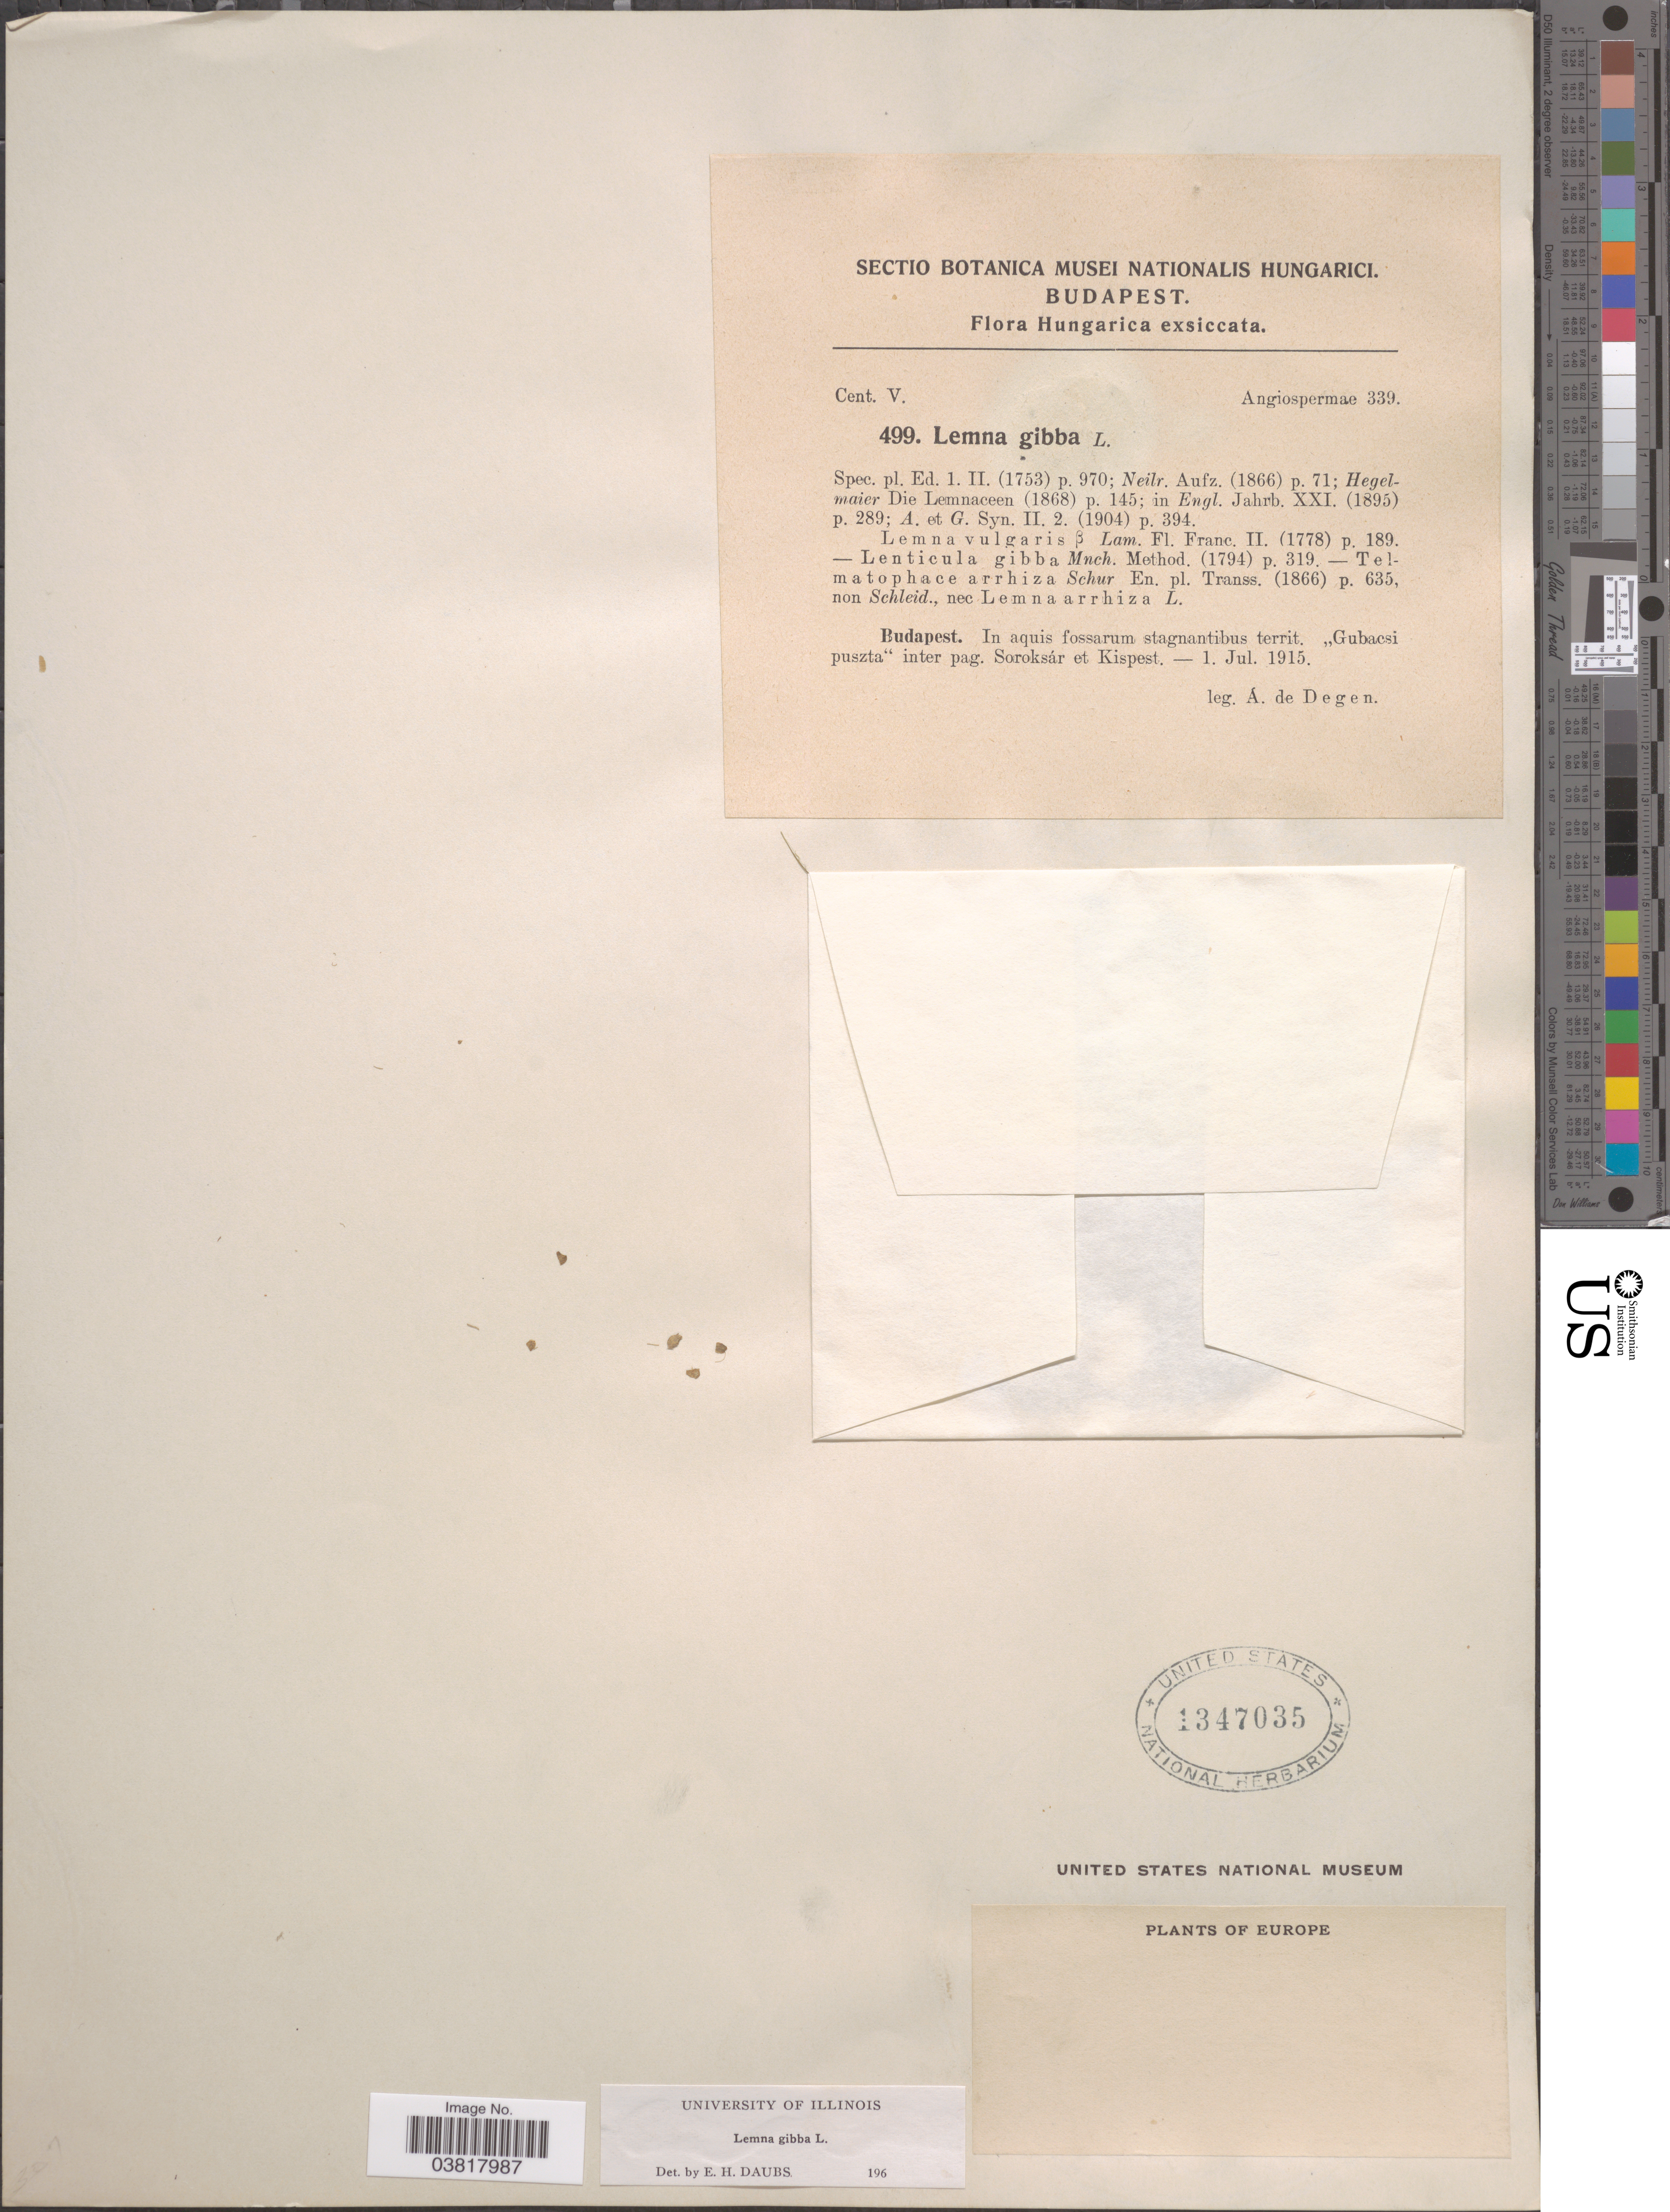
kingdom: Plantae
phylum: Tracheophyta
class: Liliopsida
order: Alismatales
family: Araceae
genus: Lemna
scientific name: Lemna gibba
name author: L.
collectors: A. Degen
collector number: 499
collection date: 1915-07-01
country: Hungary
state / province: Budapest, Capital District of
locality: Budapest. In aquis fossarum stagnantibus territ. "Gubacsi puszta" inter pag. Soroksár et Kispest.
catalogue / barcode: US 1347035